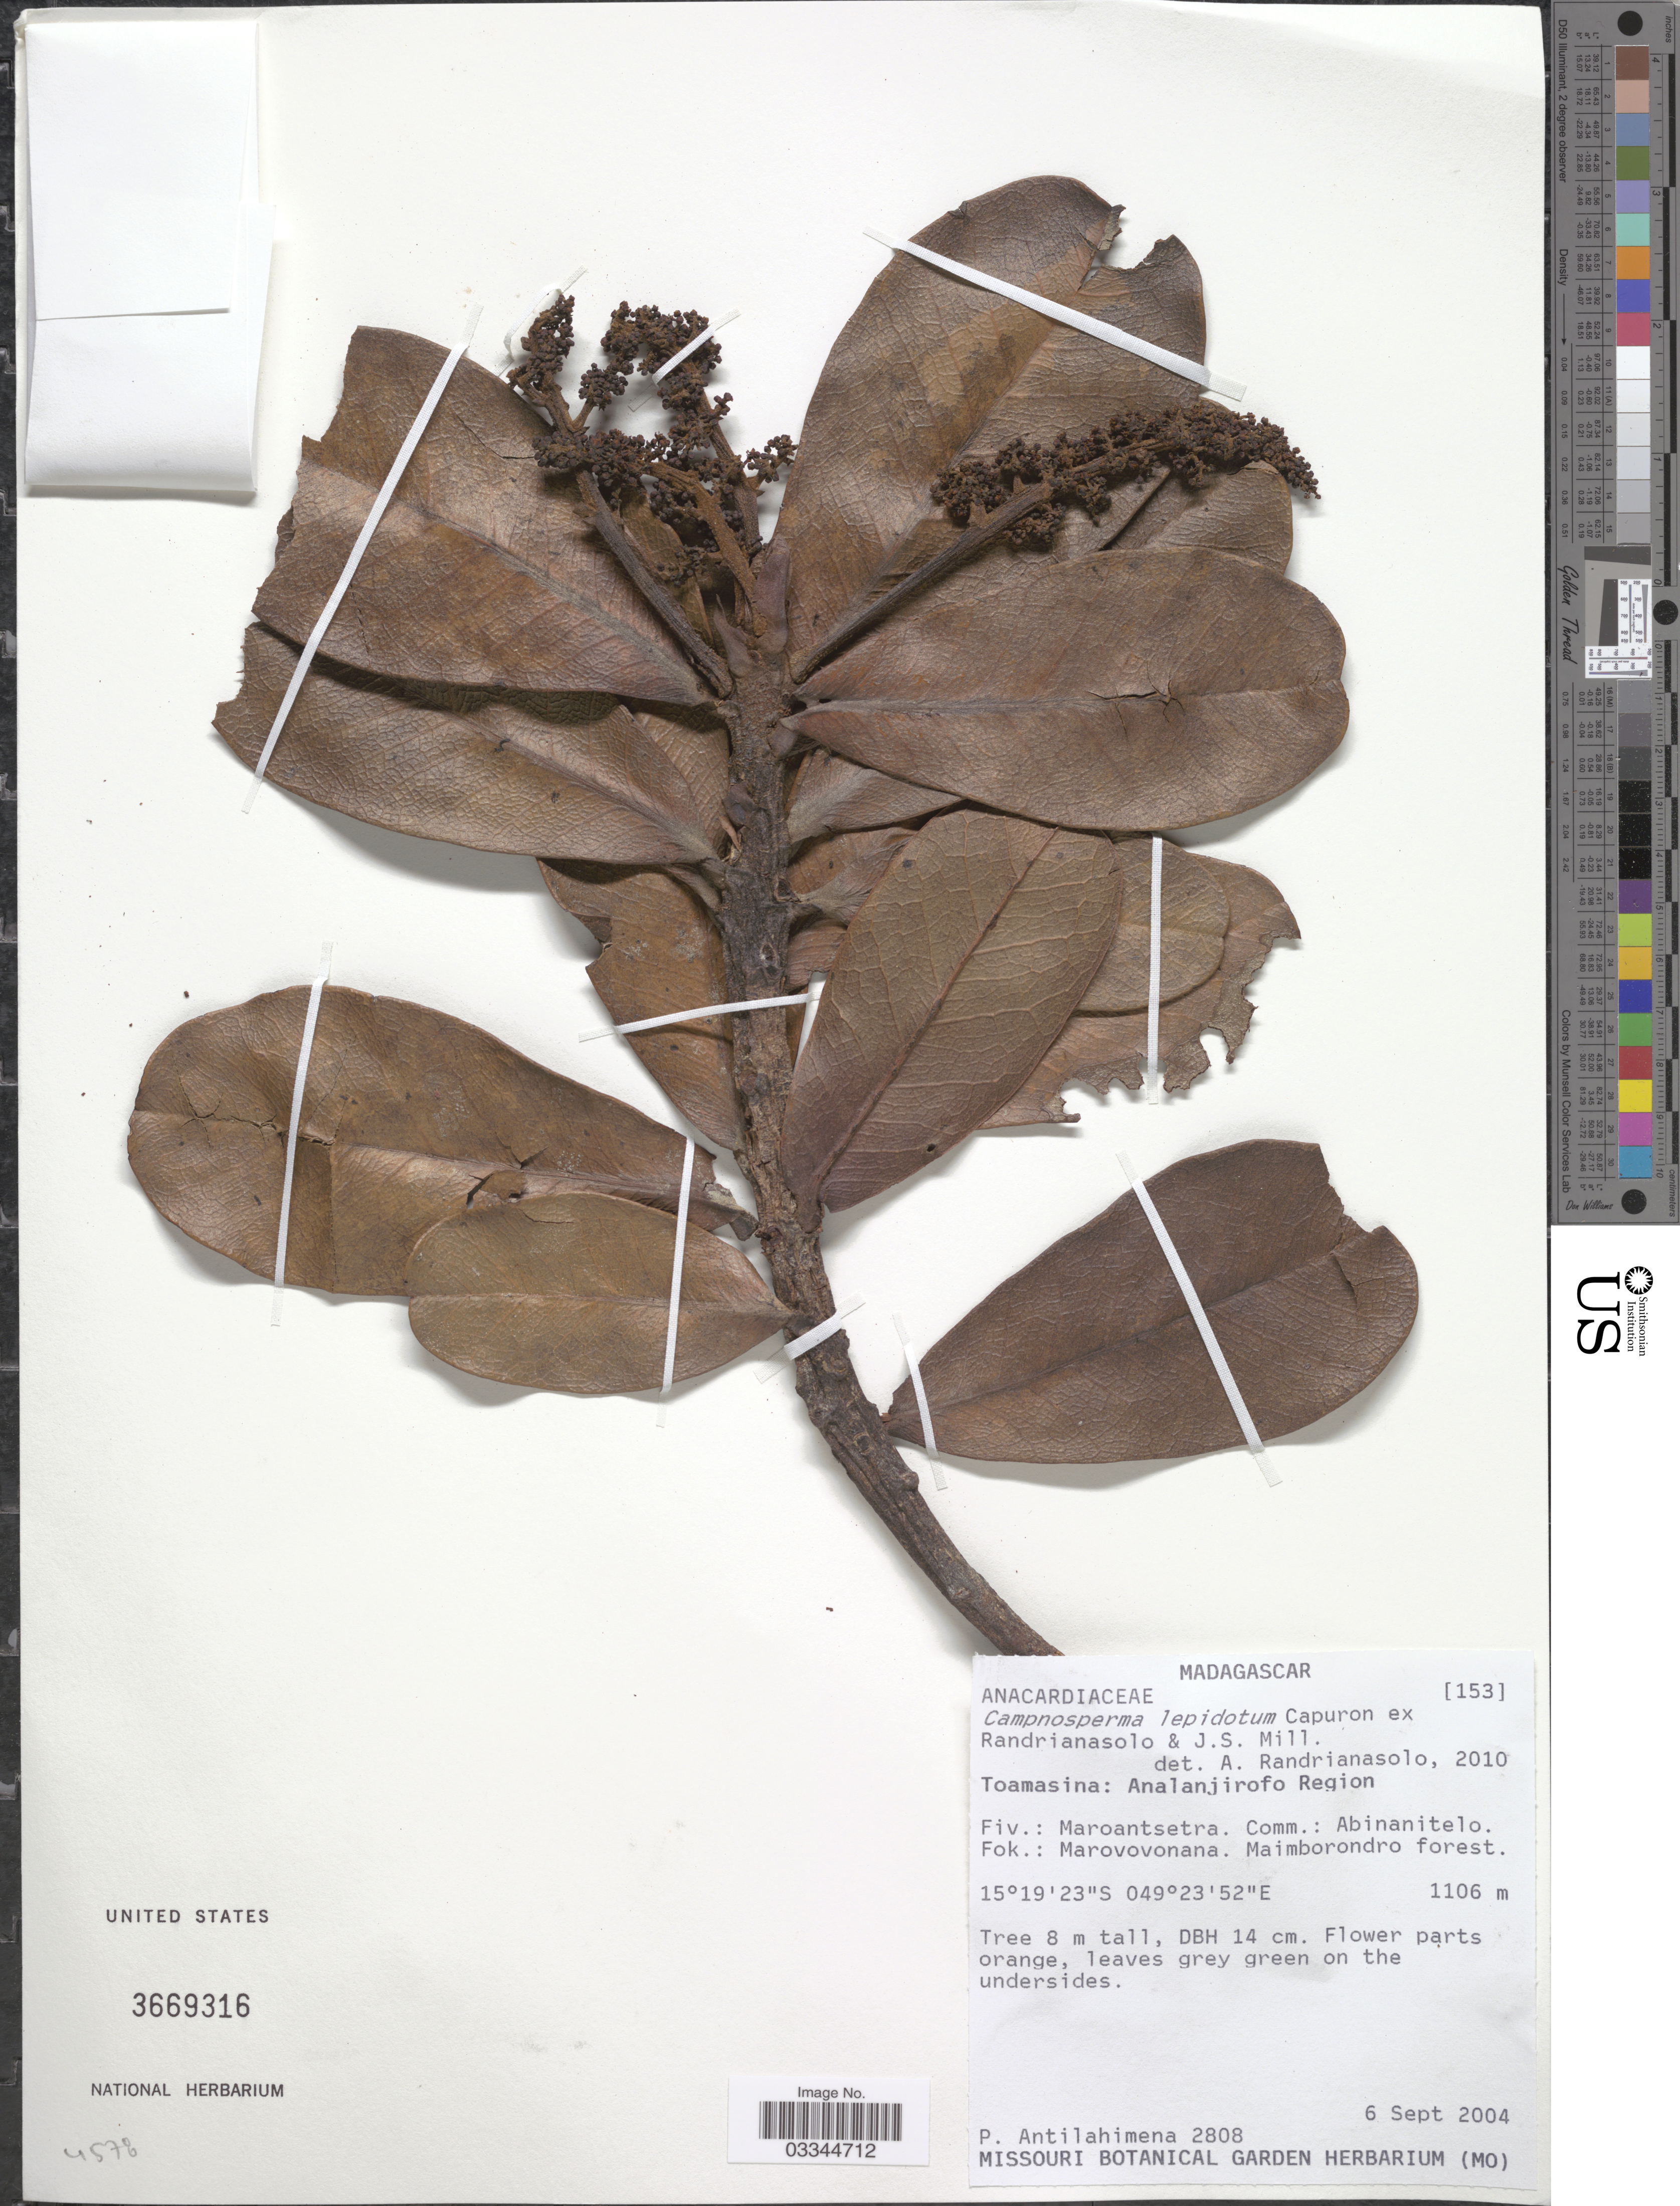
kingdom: Plantae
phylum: Tracheophyta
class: Magnoliopsida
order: Sapindales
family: Anacardiaceae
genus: Campnosperma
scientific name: Campnosperma lepidotum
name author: Capuron ex Randrian. & J.S. Mill.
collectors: P. Antilahimena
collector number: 2808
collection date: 2004-09-06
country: Madagascar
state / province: Analanjirofo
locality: Analanjirofo Region, Fiv.: Maroantsetra. Comm.: Abinanitelo. Fok.: Marovobonana. Maimborondro forest.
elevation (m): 1106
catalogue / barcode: US 3669316